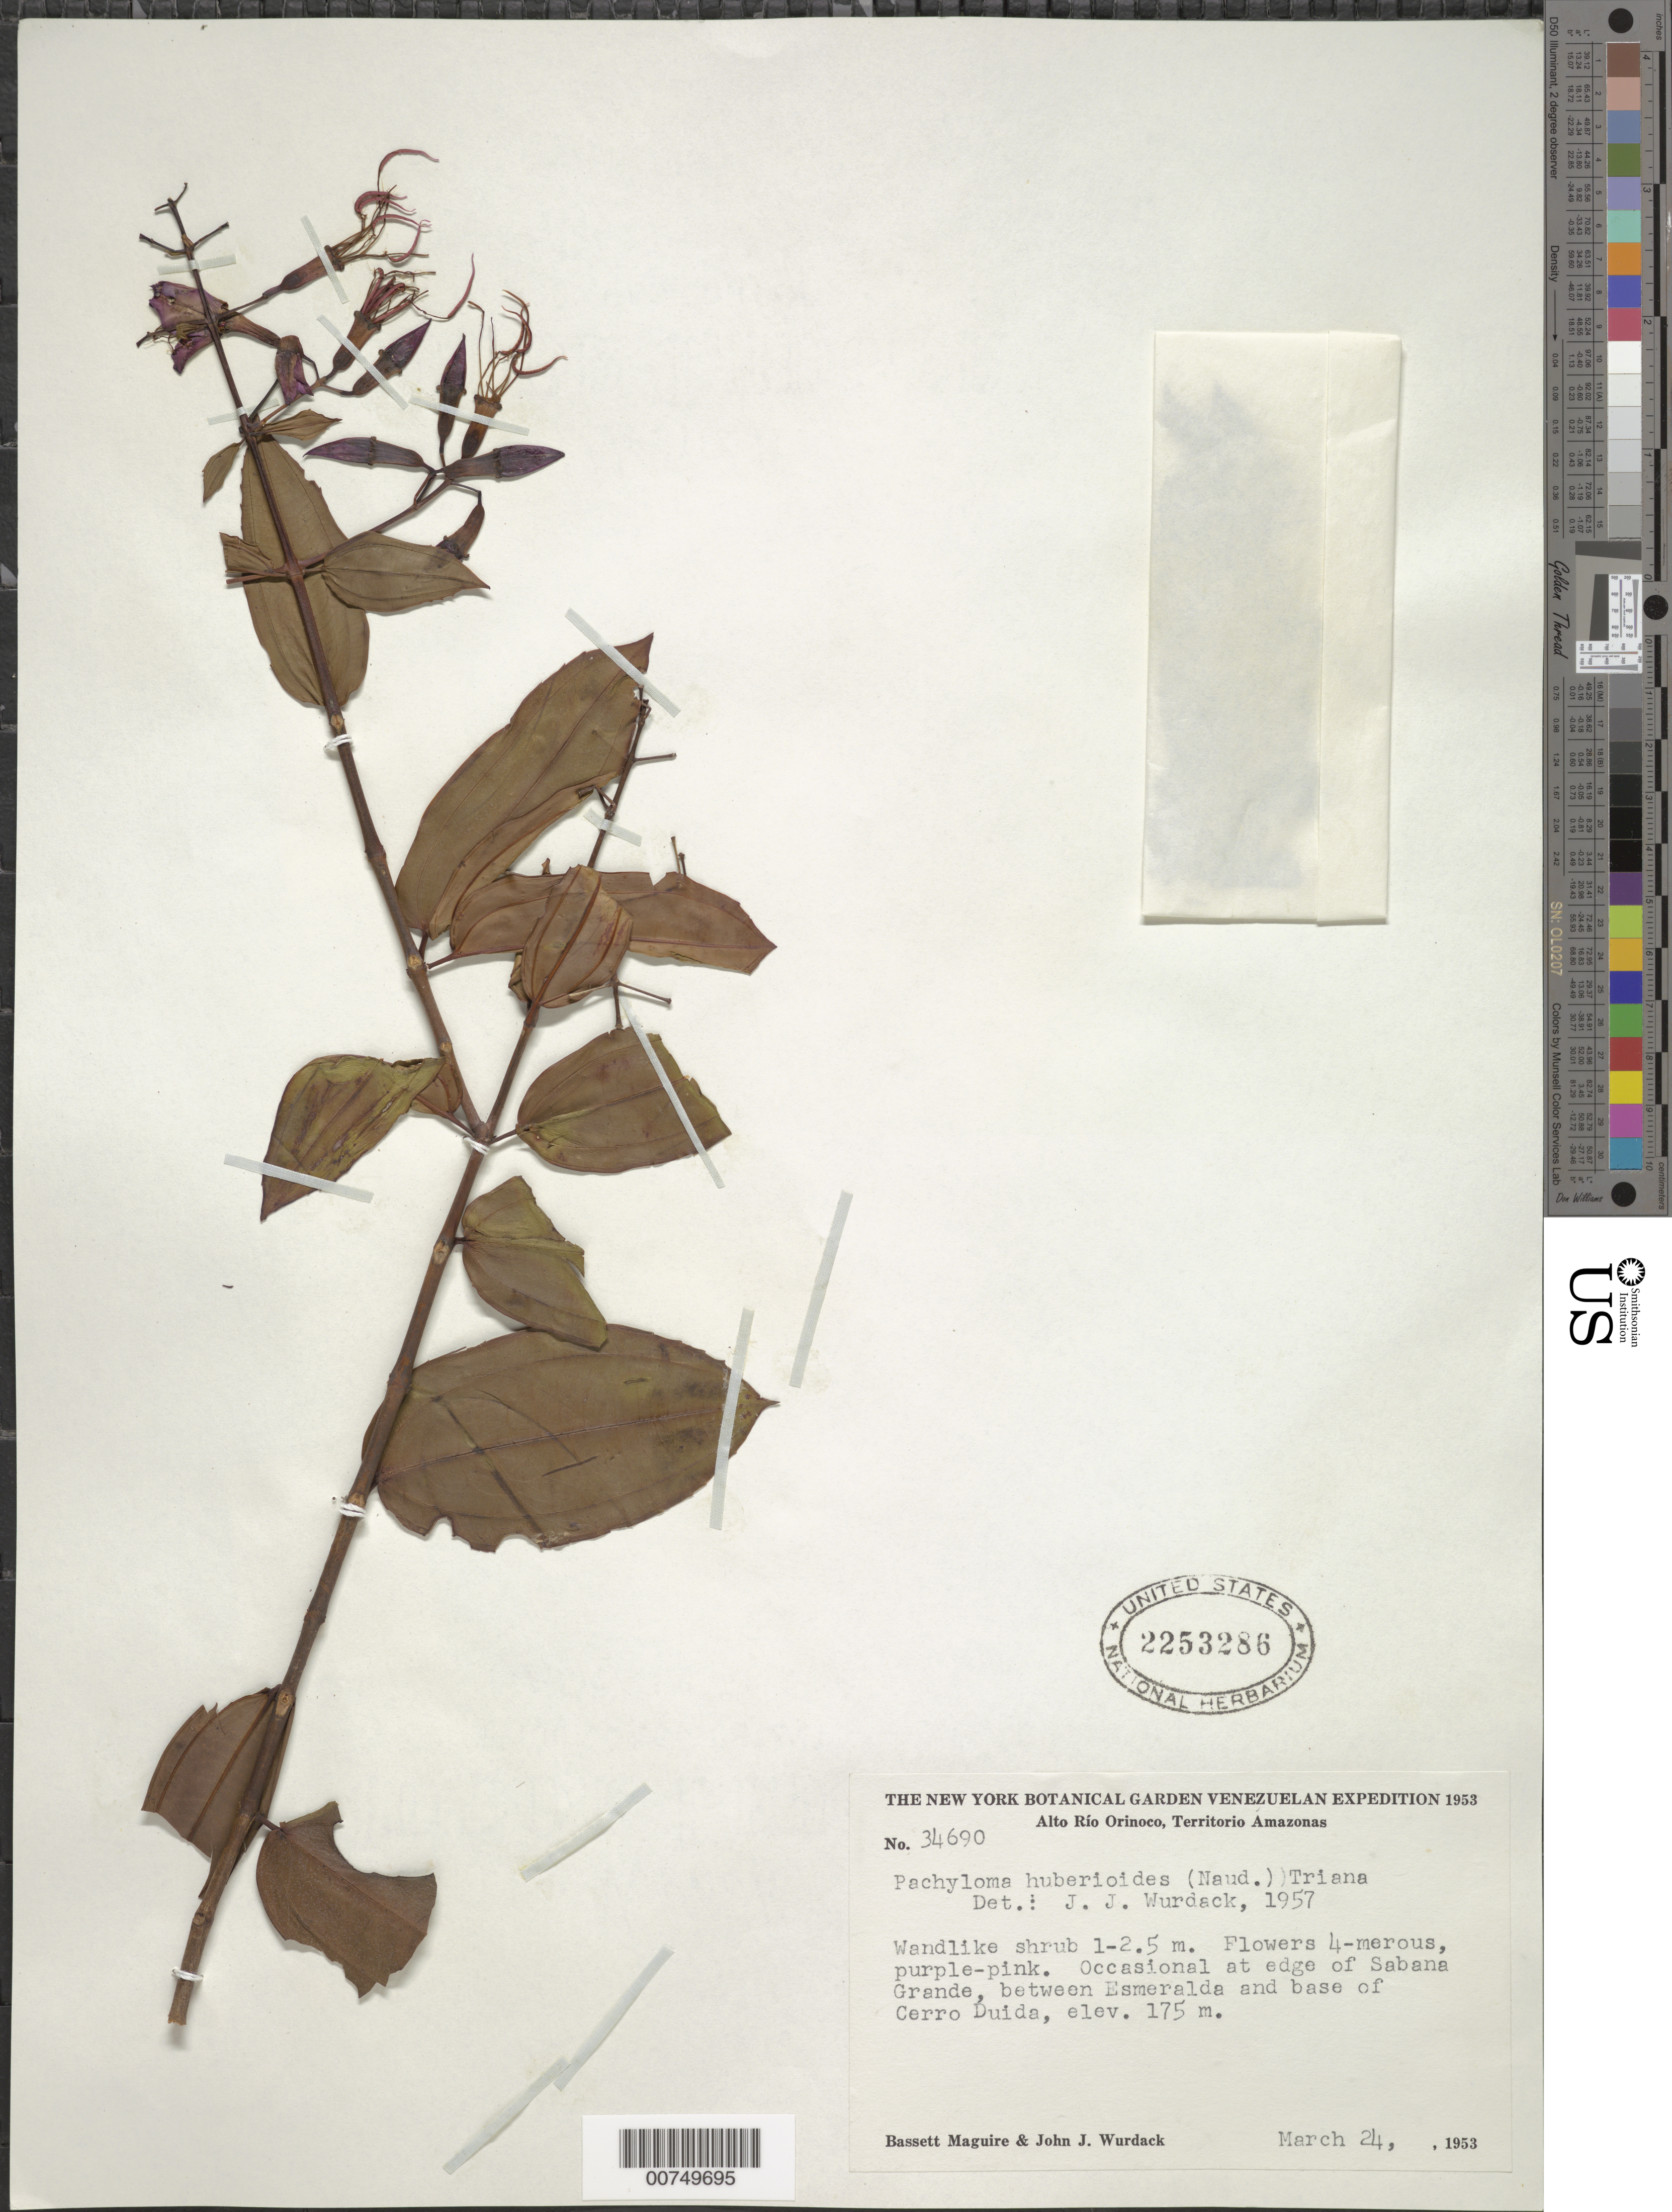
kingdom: Plantae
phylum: Tracheophyta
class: Magnoliopsida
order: Myrtales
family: Melastomataceae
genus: Pachyloma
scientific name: Pachyloma huberioides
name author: (Naudin) Triana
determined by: Wurdack, John J., (US), US (UNITED STATES)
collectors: B. Maguire & J. J. Wurdack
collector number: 34690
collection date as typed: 24-Mar-53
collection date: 1953-03-24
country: Venezuela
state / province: Amazonas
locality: Alto Río Orinoco, Sabana Grande, betw. Esmeralda & Cerro Duida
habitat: Edge of savanna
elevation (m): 175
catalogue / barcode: US 2253286